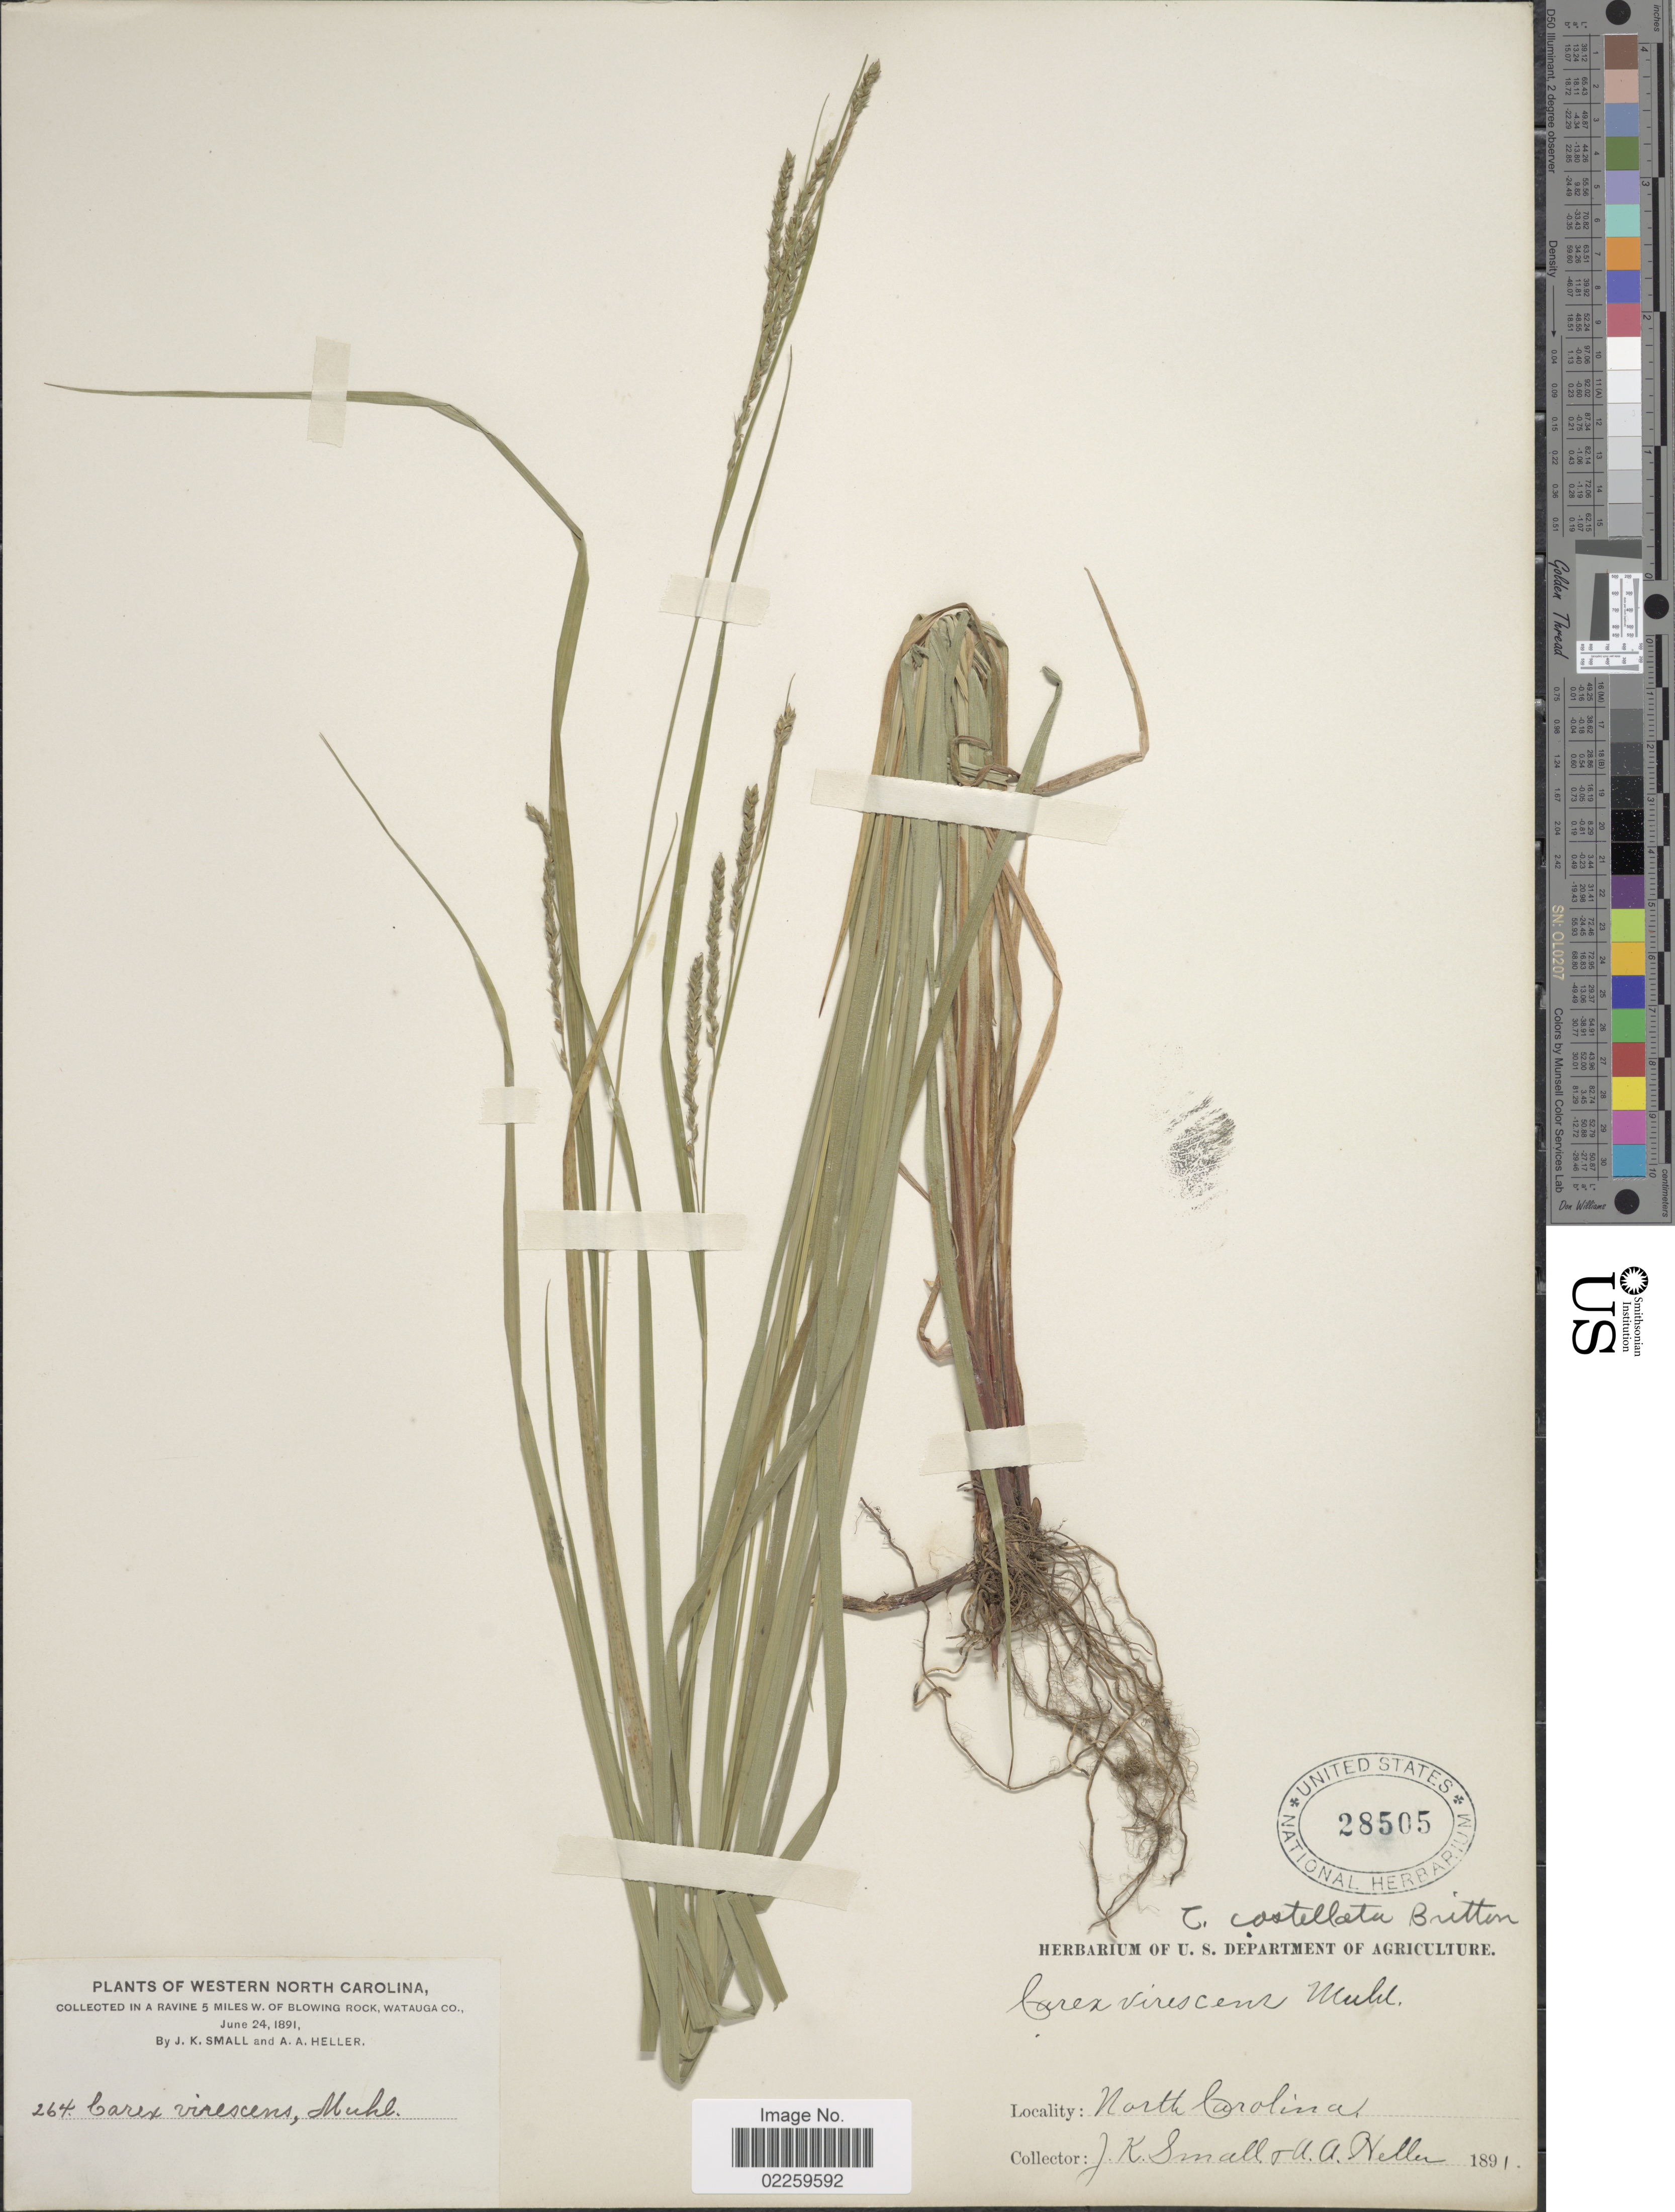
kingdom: Plantae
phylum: Tracheophyta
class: Liliopsida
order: Poales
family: Cyperaceae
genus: Carex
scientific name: Carex roanensis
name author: F.J. Herm.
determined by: Strong, Mark T., (BOT), Smithsonian Institution - National Museum of Natural History (UNITED STATES)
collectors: J. K. Small & A. A. Heller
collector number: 264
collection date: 1891-06-24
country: United States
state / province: North Carolina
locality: Western North Carolina. In ravine 5 miles, of blowing rock, Watauga Co.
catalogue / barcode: US 28505